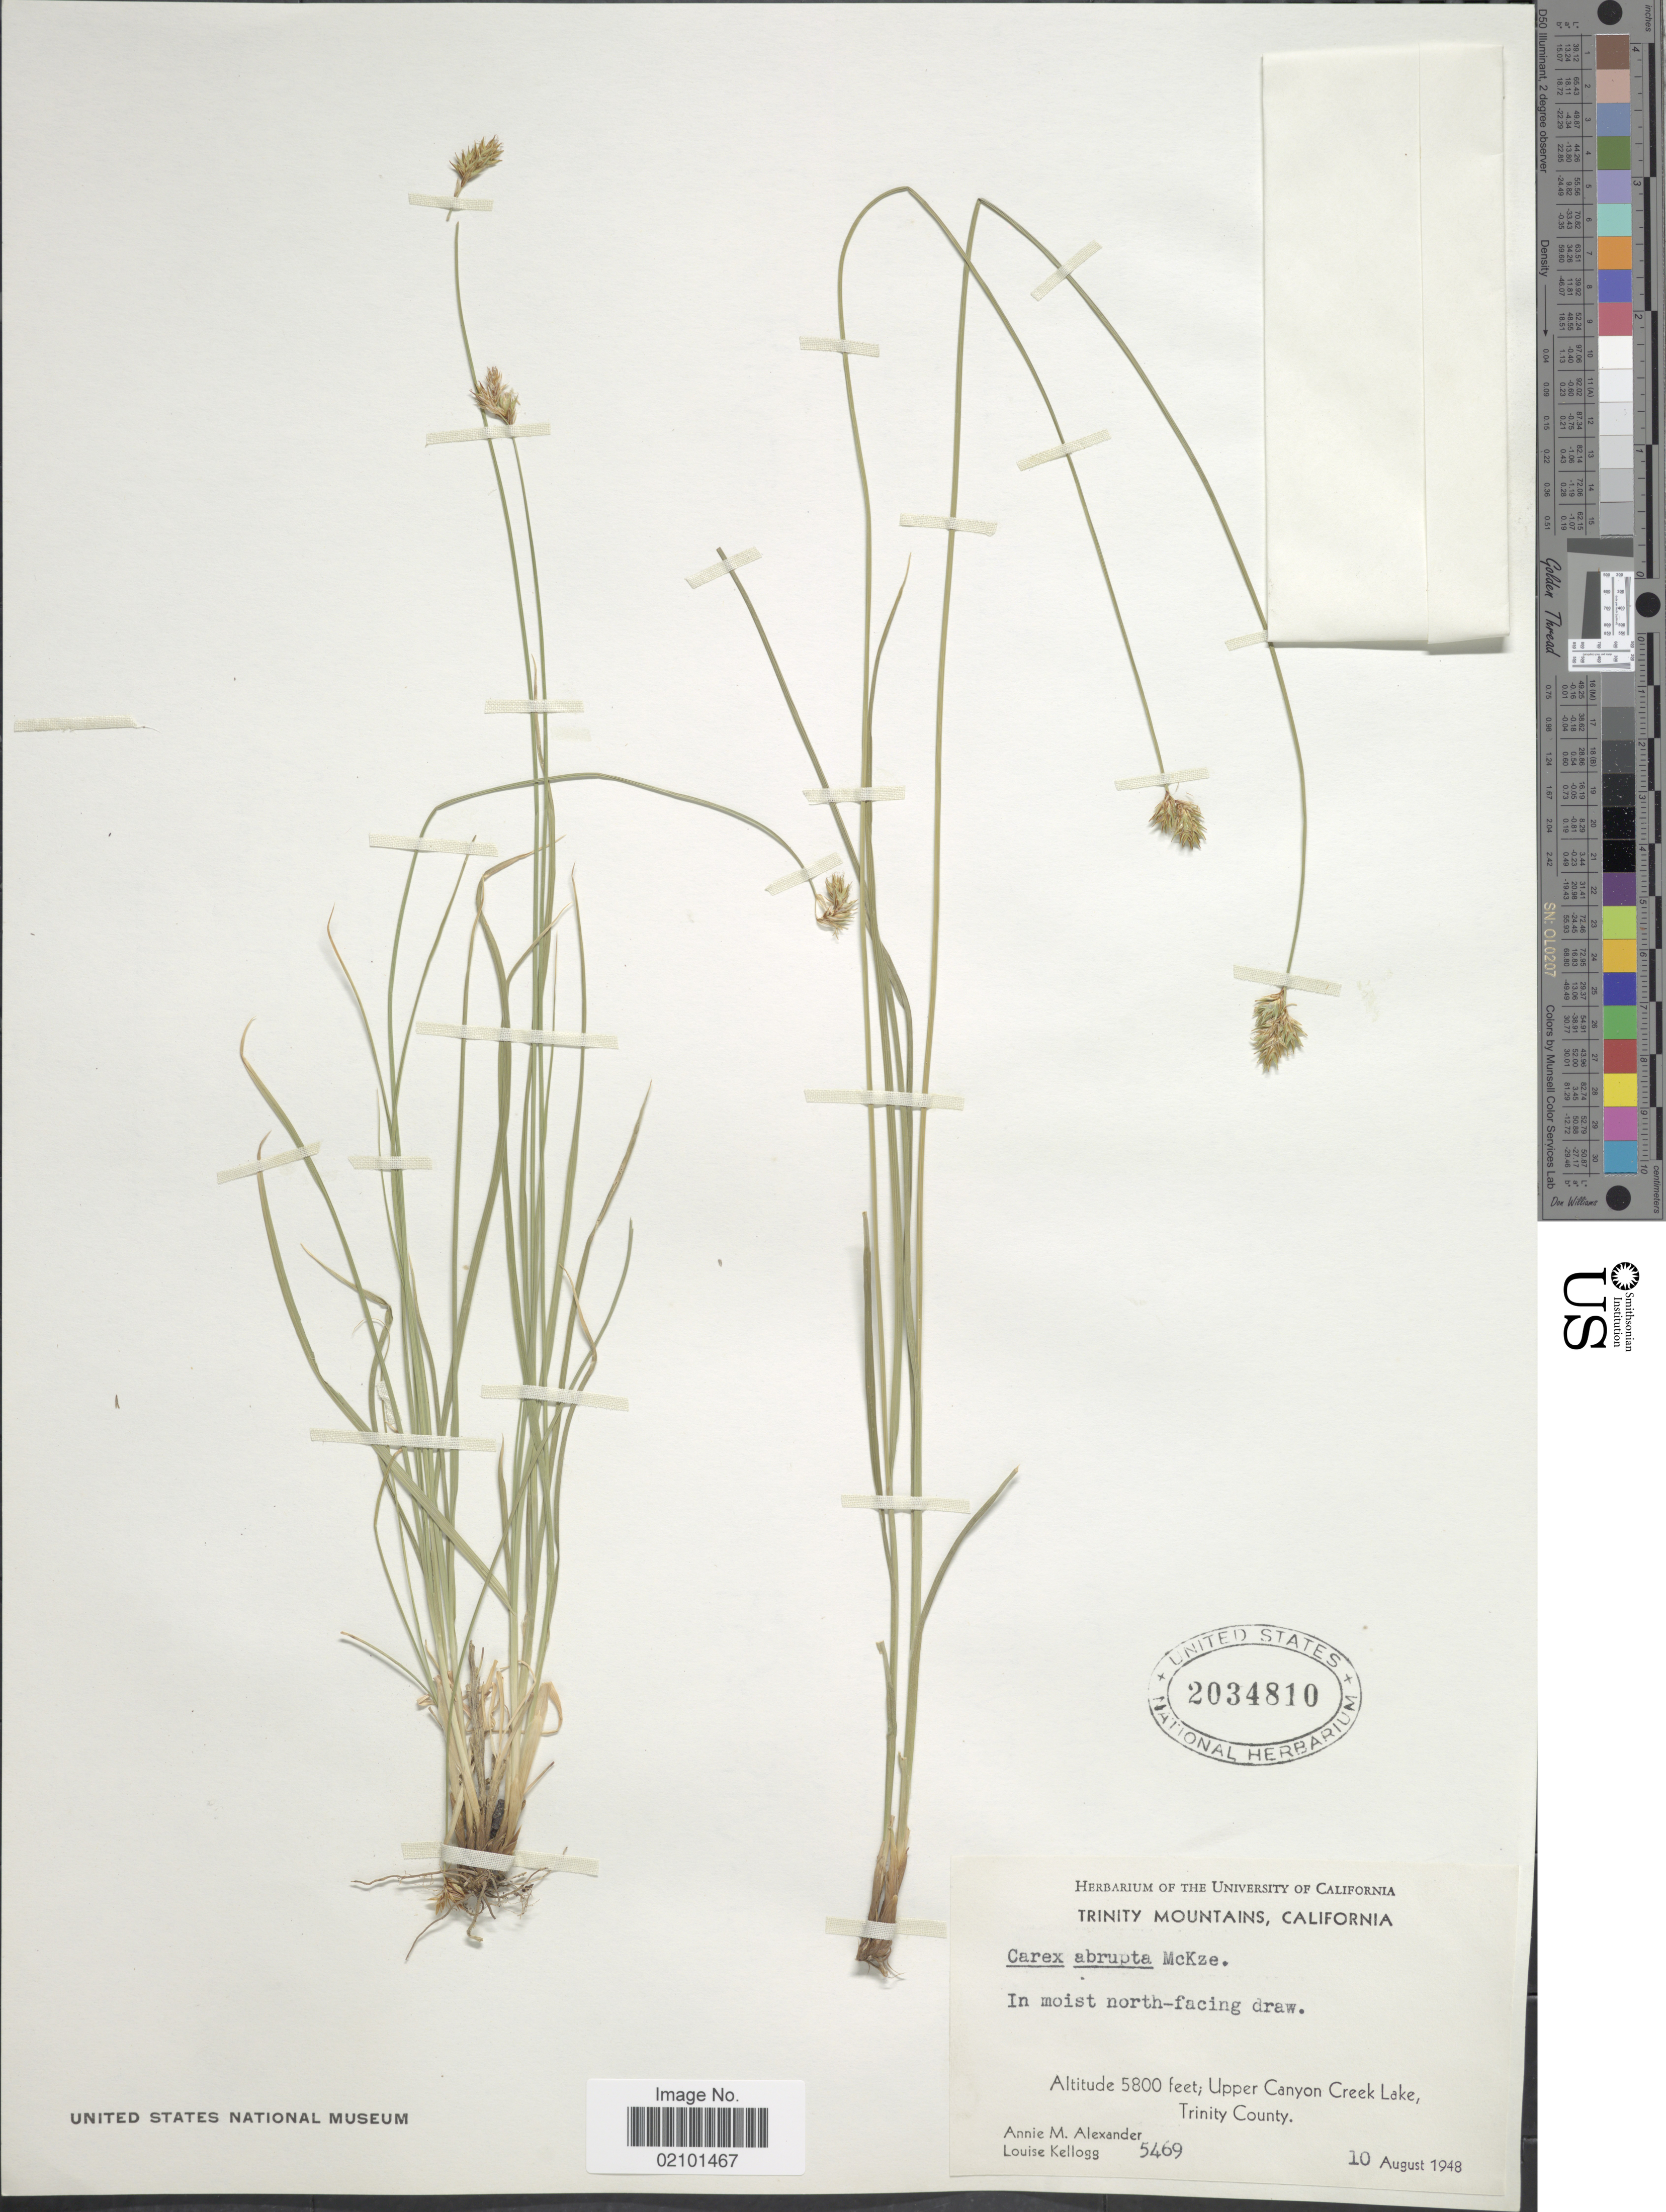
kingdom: Plantae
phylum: Tracheophyta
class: Liliopsida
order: Poales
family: Cyperaceae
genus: Carex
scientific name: Carex abrupta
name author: Mack.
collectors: A. M. Alexander & L. Kellogg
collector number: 5469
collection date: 1948-08-10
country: United States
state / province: California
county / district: Trinity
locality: Trinity Mountains, Upper Canyon Creek Lake, Trinity County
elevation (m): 1768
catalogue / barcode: US 2034810